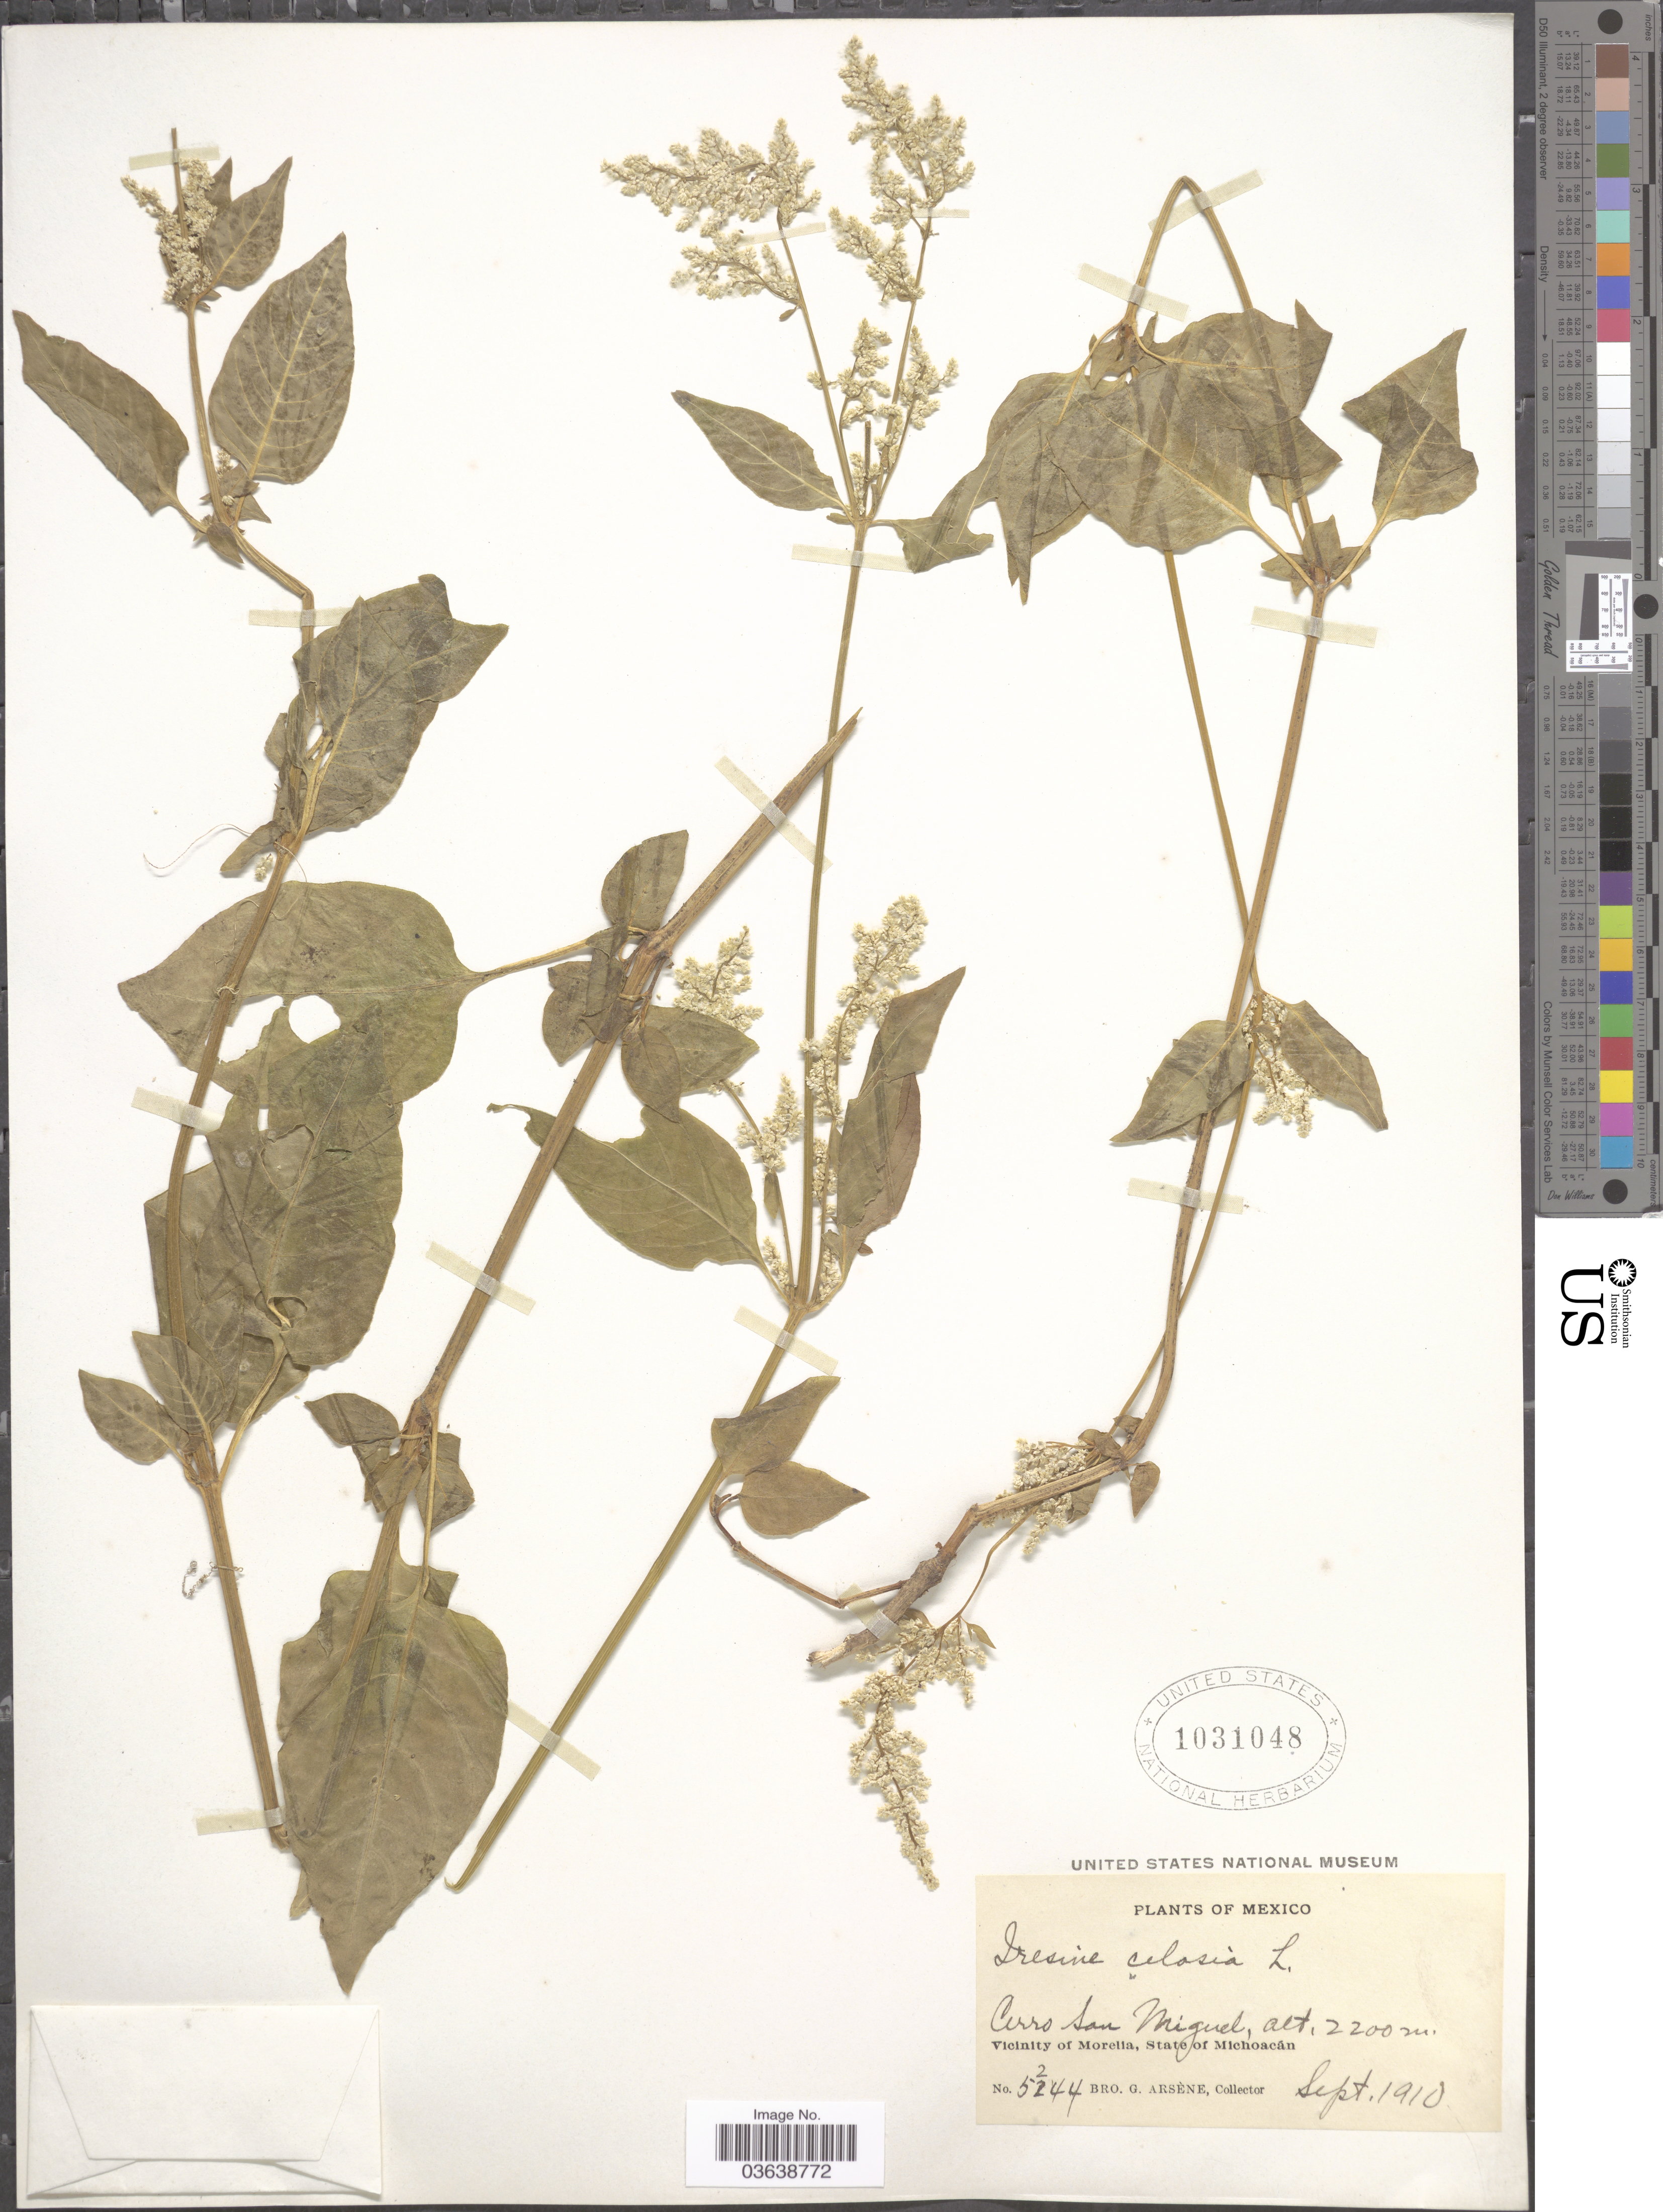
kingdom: Plantae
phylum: Tracheophyta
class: Magnoliopsida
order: Caryophyllales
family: Amaranthaceae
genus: Iresine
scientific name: Iresine celosia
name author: L.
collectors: Bro. G. Arsène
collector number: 5244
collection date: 1910-09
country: Mexico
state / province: Michoacán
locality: Cerro San Miguel. Vicinity of Morelia.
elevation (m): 2200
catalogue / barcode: US 1031048